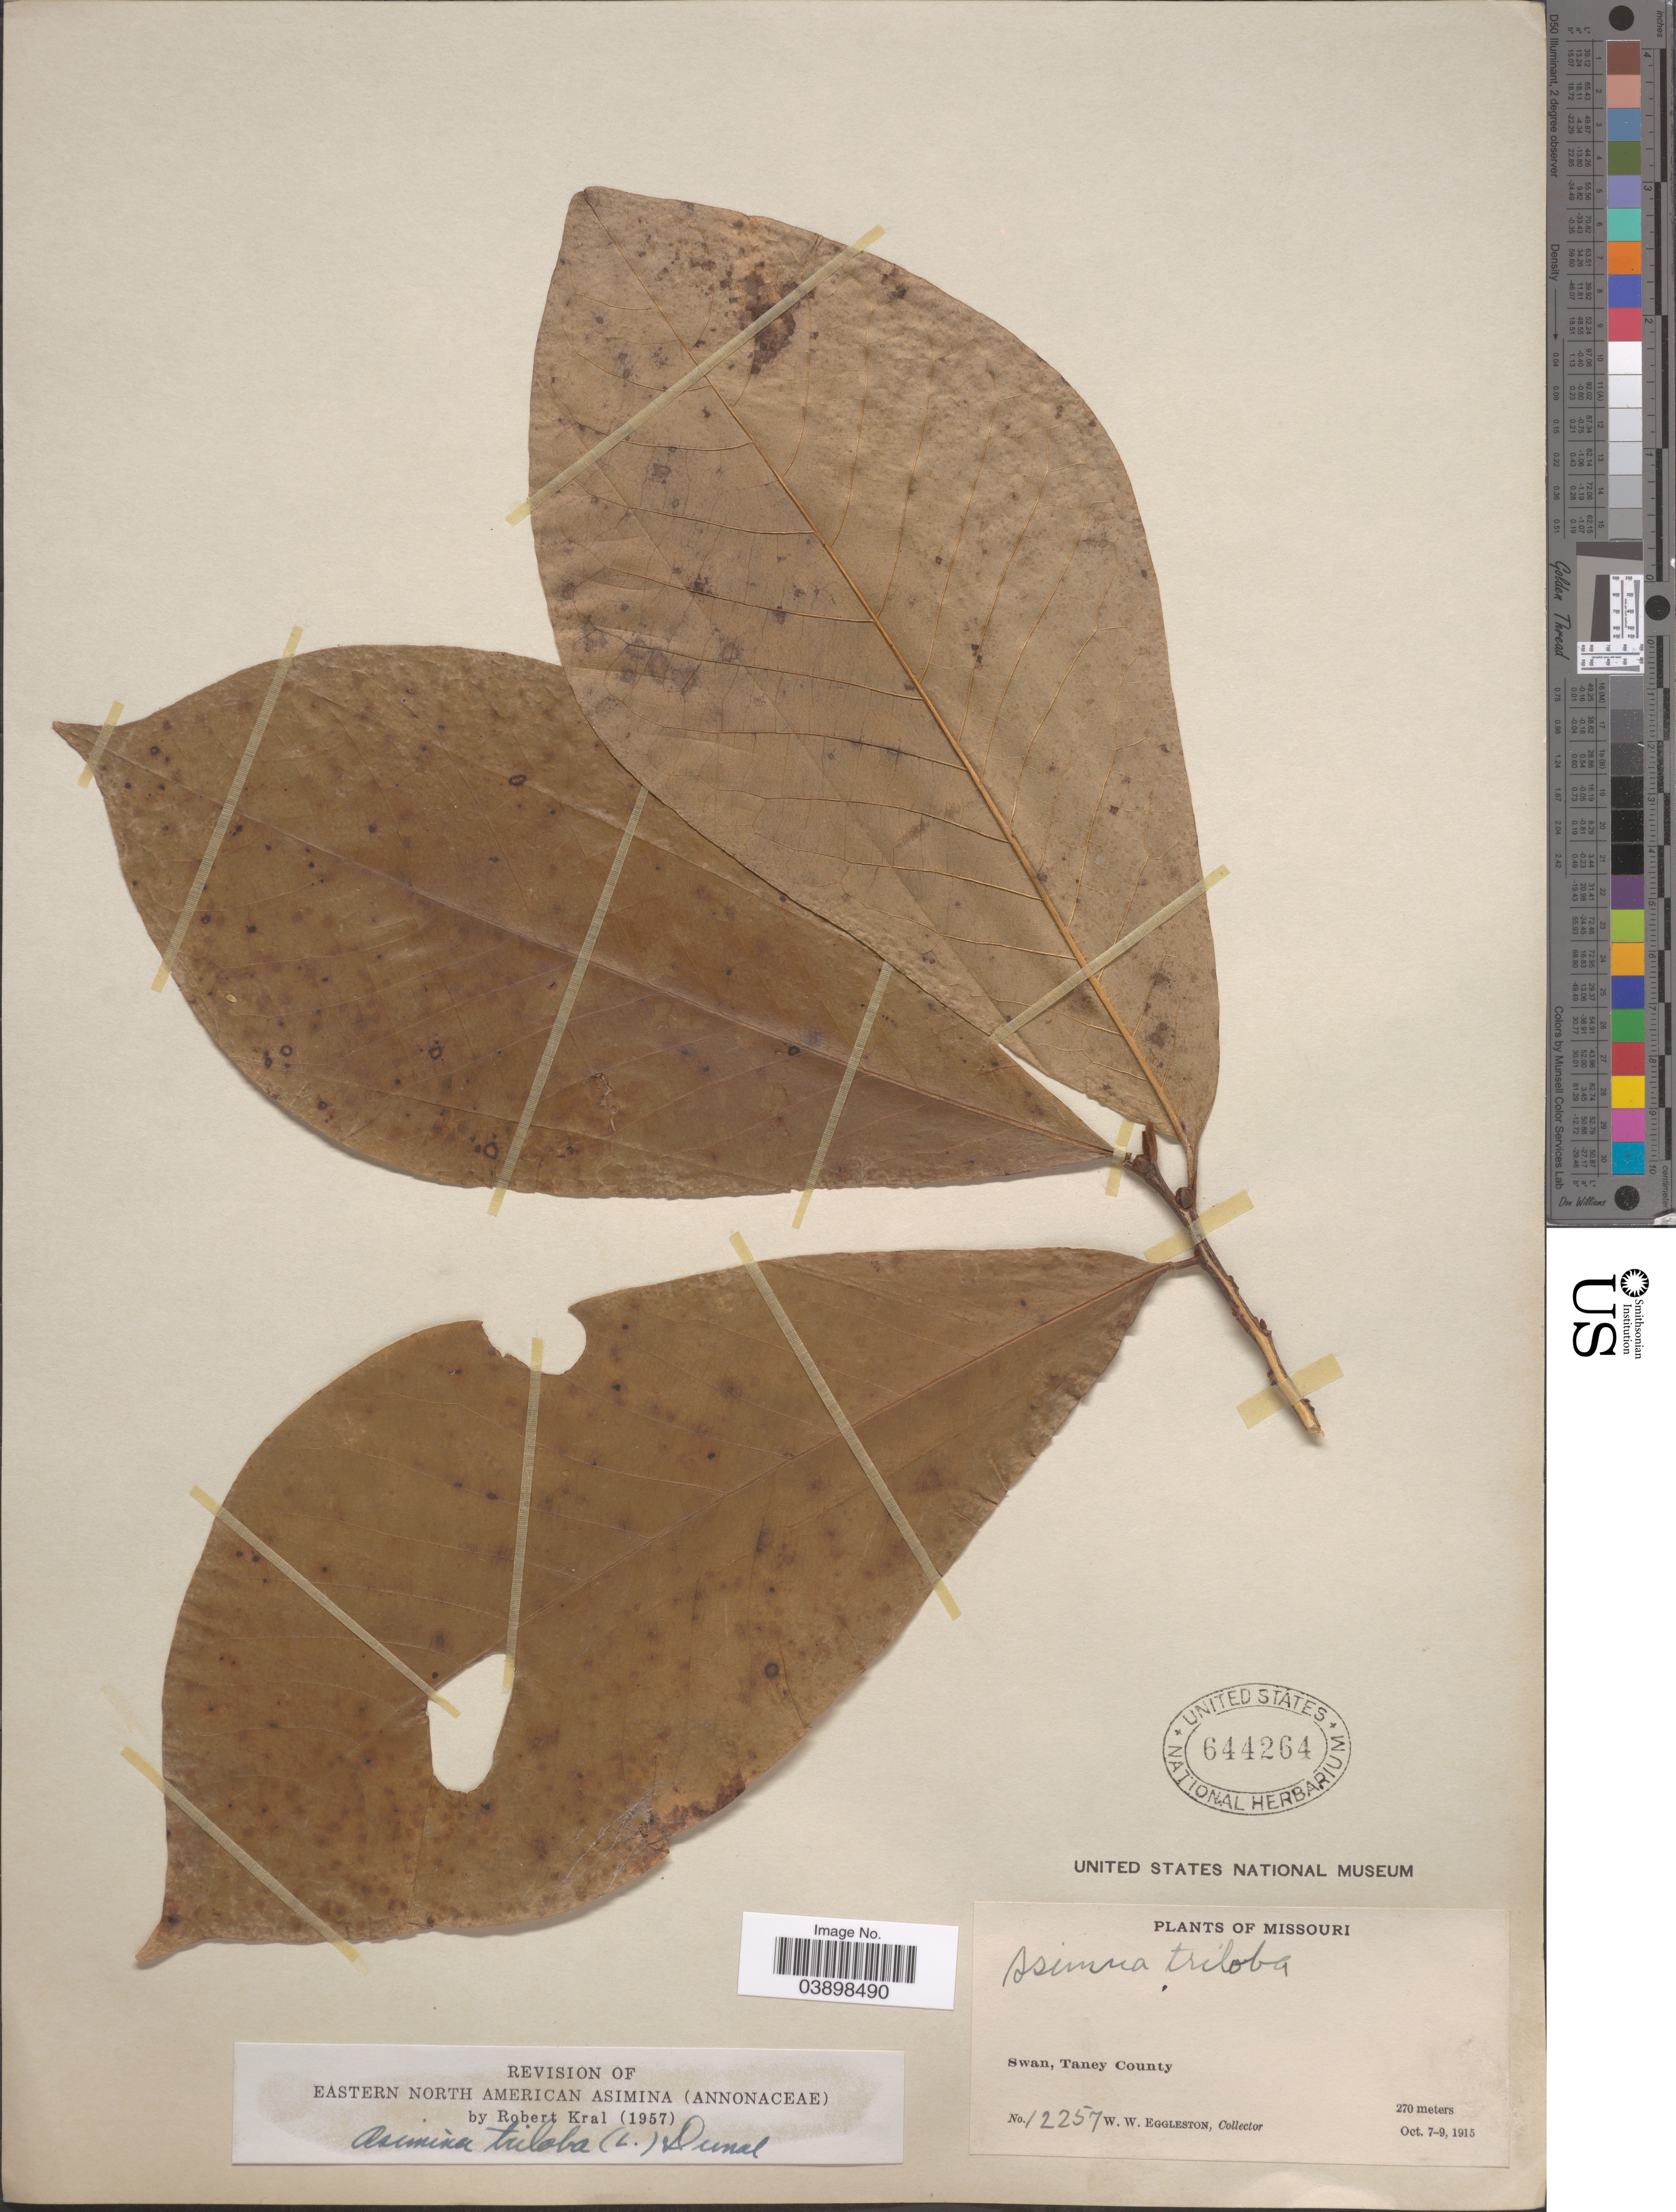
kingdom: Plantae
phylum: Tracheophyta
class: Magnoliopsida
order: Magnoliales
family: Annonaceae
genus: Asimina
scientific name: Asimina triloba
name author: (L.) Dunal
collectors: W. W. Eggleston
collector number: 12257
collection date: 1915-10-07/1915-10-09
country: United States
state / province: Missouri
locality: Swan, Taney County.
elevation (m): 270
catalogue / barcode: US 644264